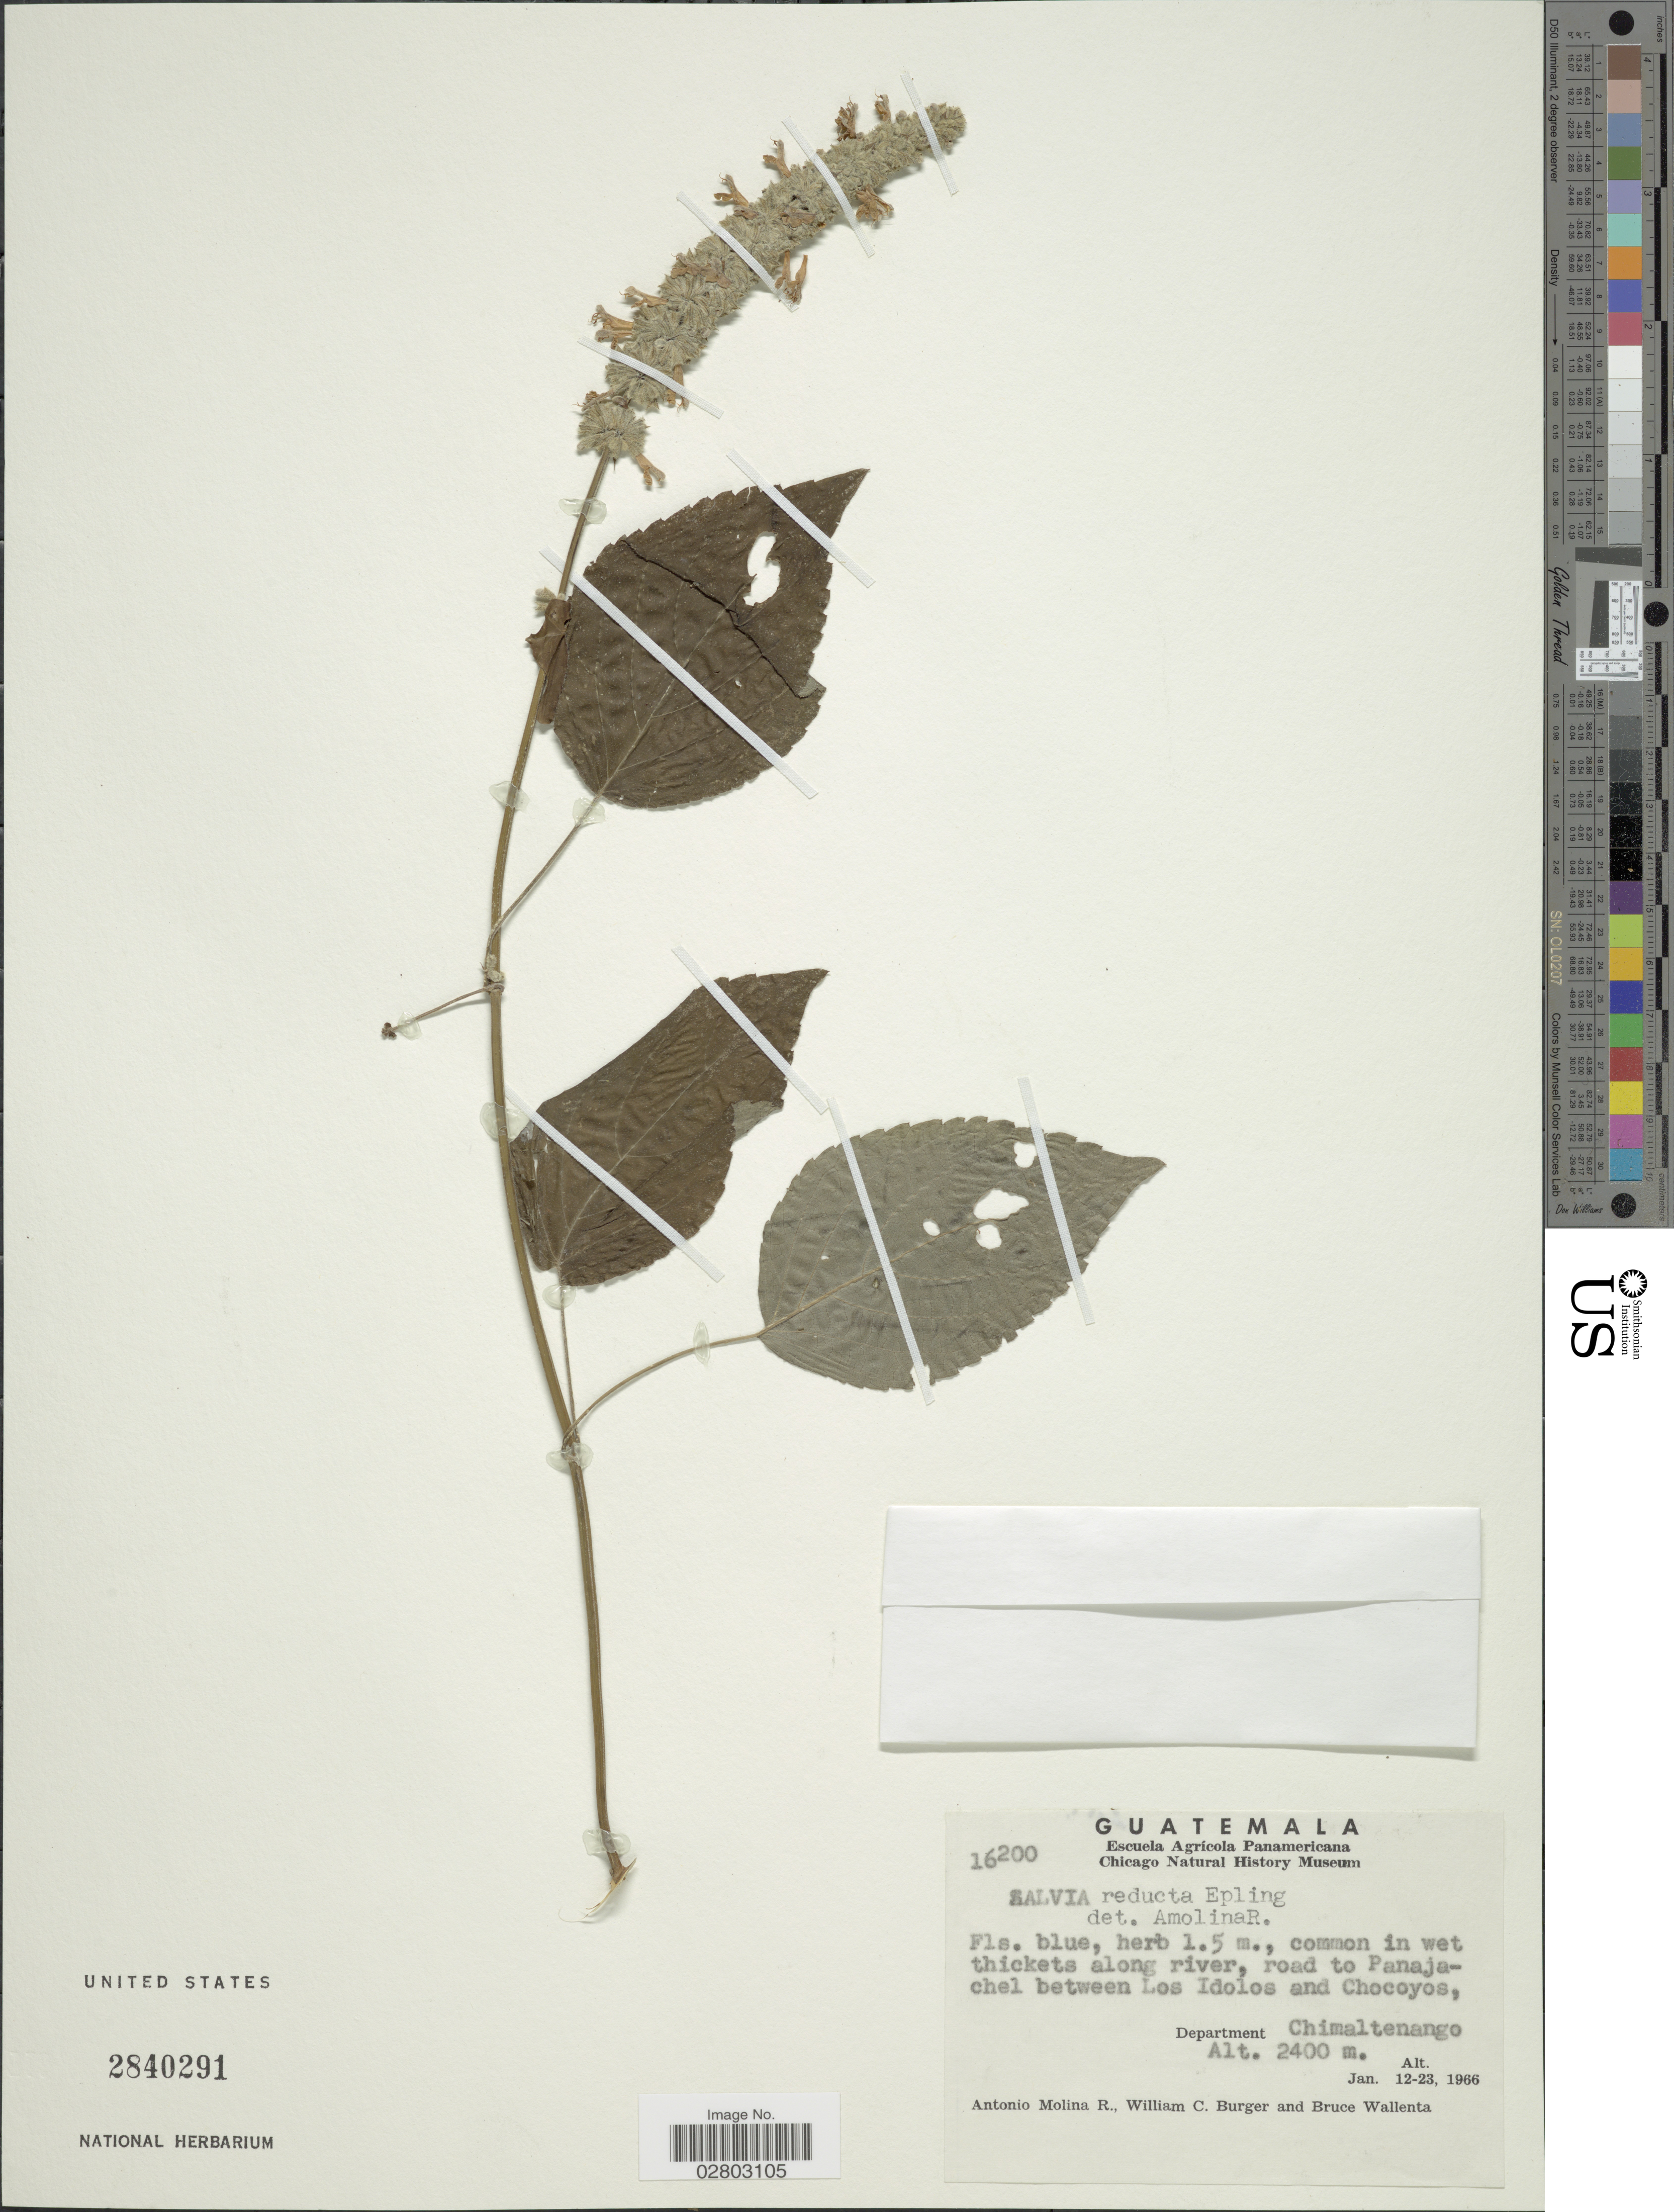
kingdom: Plantae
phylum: Tracheophyta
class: Magnoliopsida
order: Lamiales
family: Lamiaceae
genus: Salvia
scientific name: Salvia reducta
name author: Epling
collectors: A. Molina R., W. Burger & B. Wallenta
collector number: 16200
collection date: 1966-01-12/1966-01-23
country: Guatemala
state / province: Chimaltenango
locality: Common in wet thickets along river, road to Panajachel between Los Idolos and Chocoyos, Department Chimaltenango.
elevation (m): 2400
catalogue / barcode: US 2840291